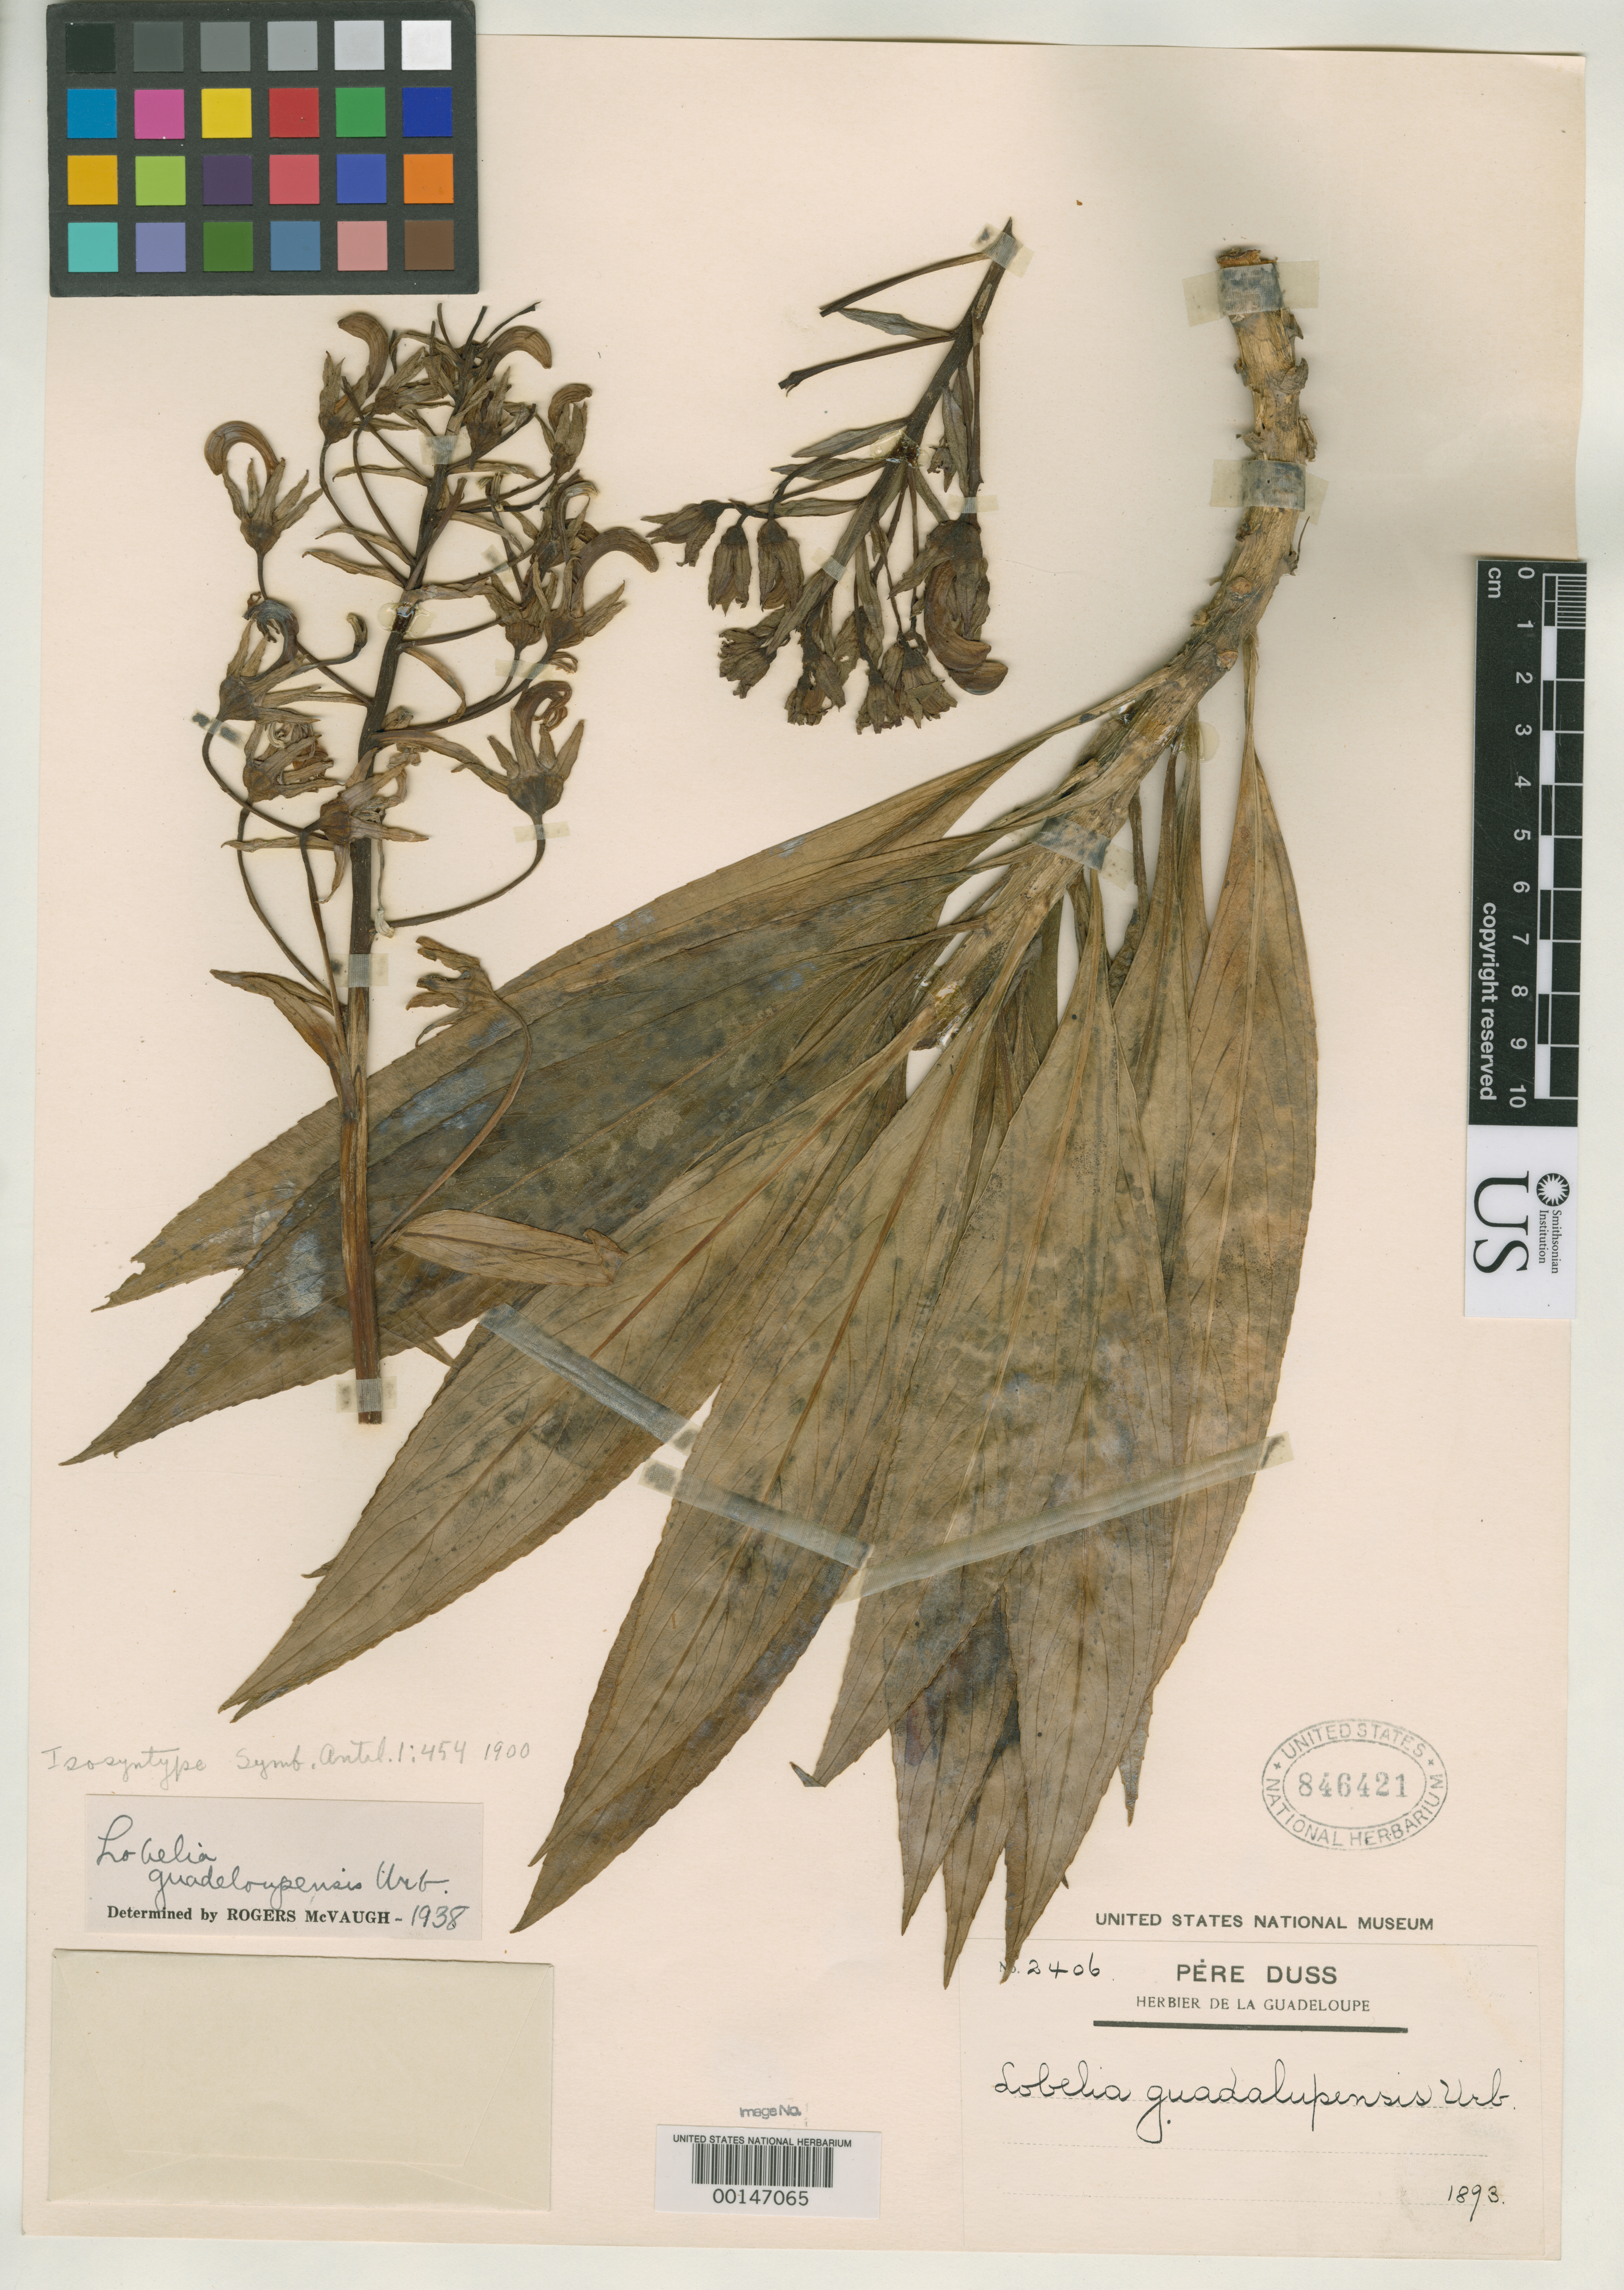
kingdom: Plantae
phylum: Tracheophyta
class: Magnoliopsida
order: Asterales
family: Campanulaceae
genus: Lobelia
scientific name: Lobelia guadeloupensis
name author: Urb.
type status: Isosyntype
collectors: Père Duss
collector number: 2406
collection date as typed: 1893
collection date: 1893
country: Guadeloupe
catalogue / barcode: US 846421